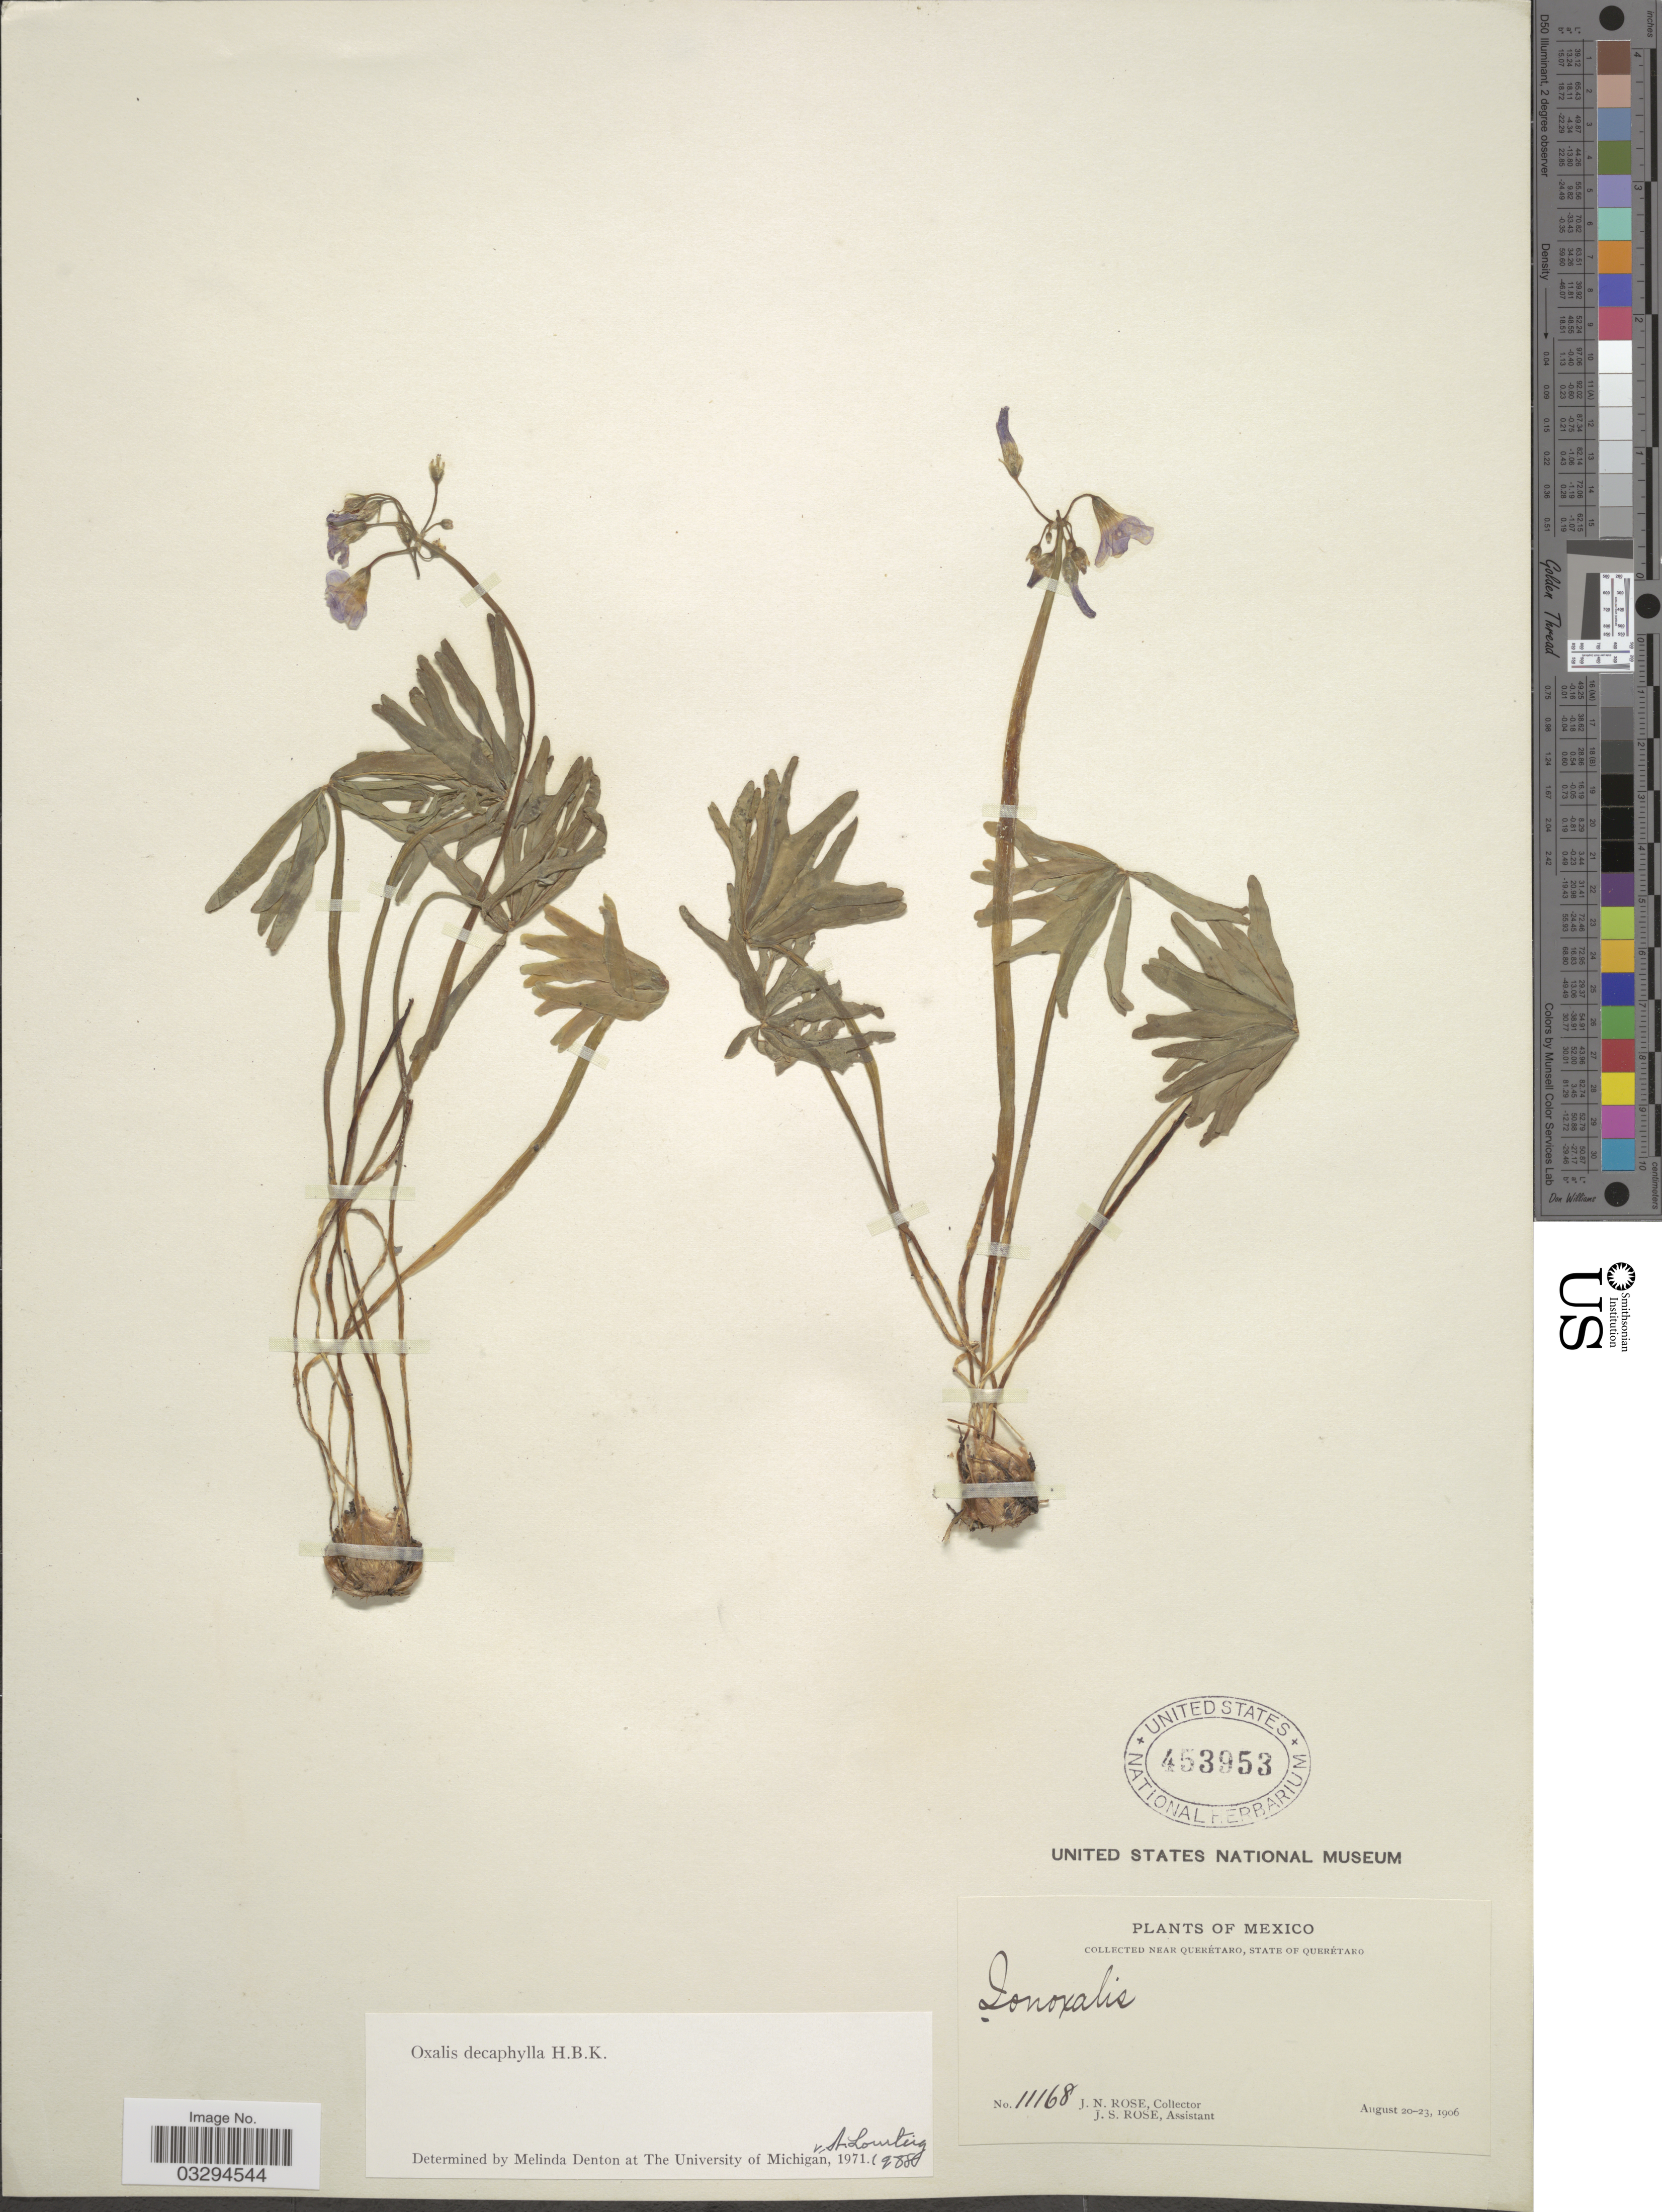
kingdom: Plantae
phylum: Tracheophyta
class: Magnoliopsida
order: Oxalidales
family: Oxalidaceae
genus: Oxalis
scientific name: Oxalis decaphylla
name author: Kunth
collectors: J. N. Rose & J. S. Rose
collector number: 11168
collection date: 1906-08-20/1906-08-23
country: Mexico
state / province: Querétaro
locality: Near Querétaro.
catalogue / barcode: US 453953